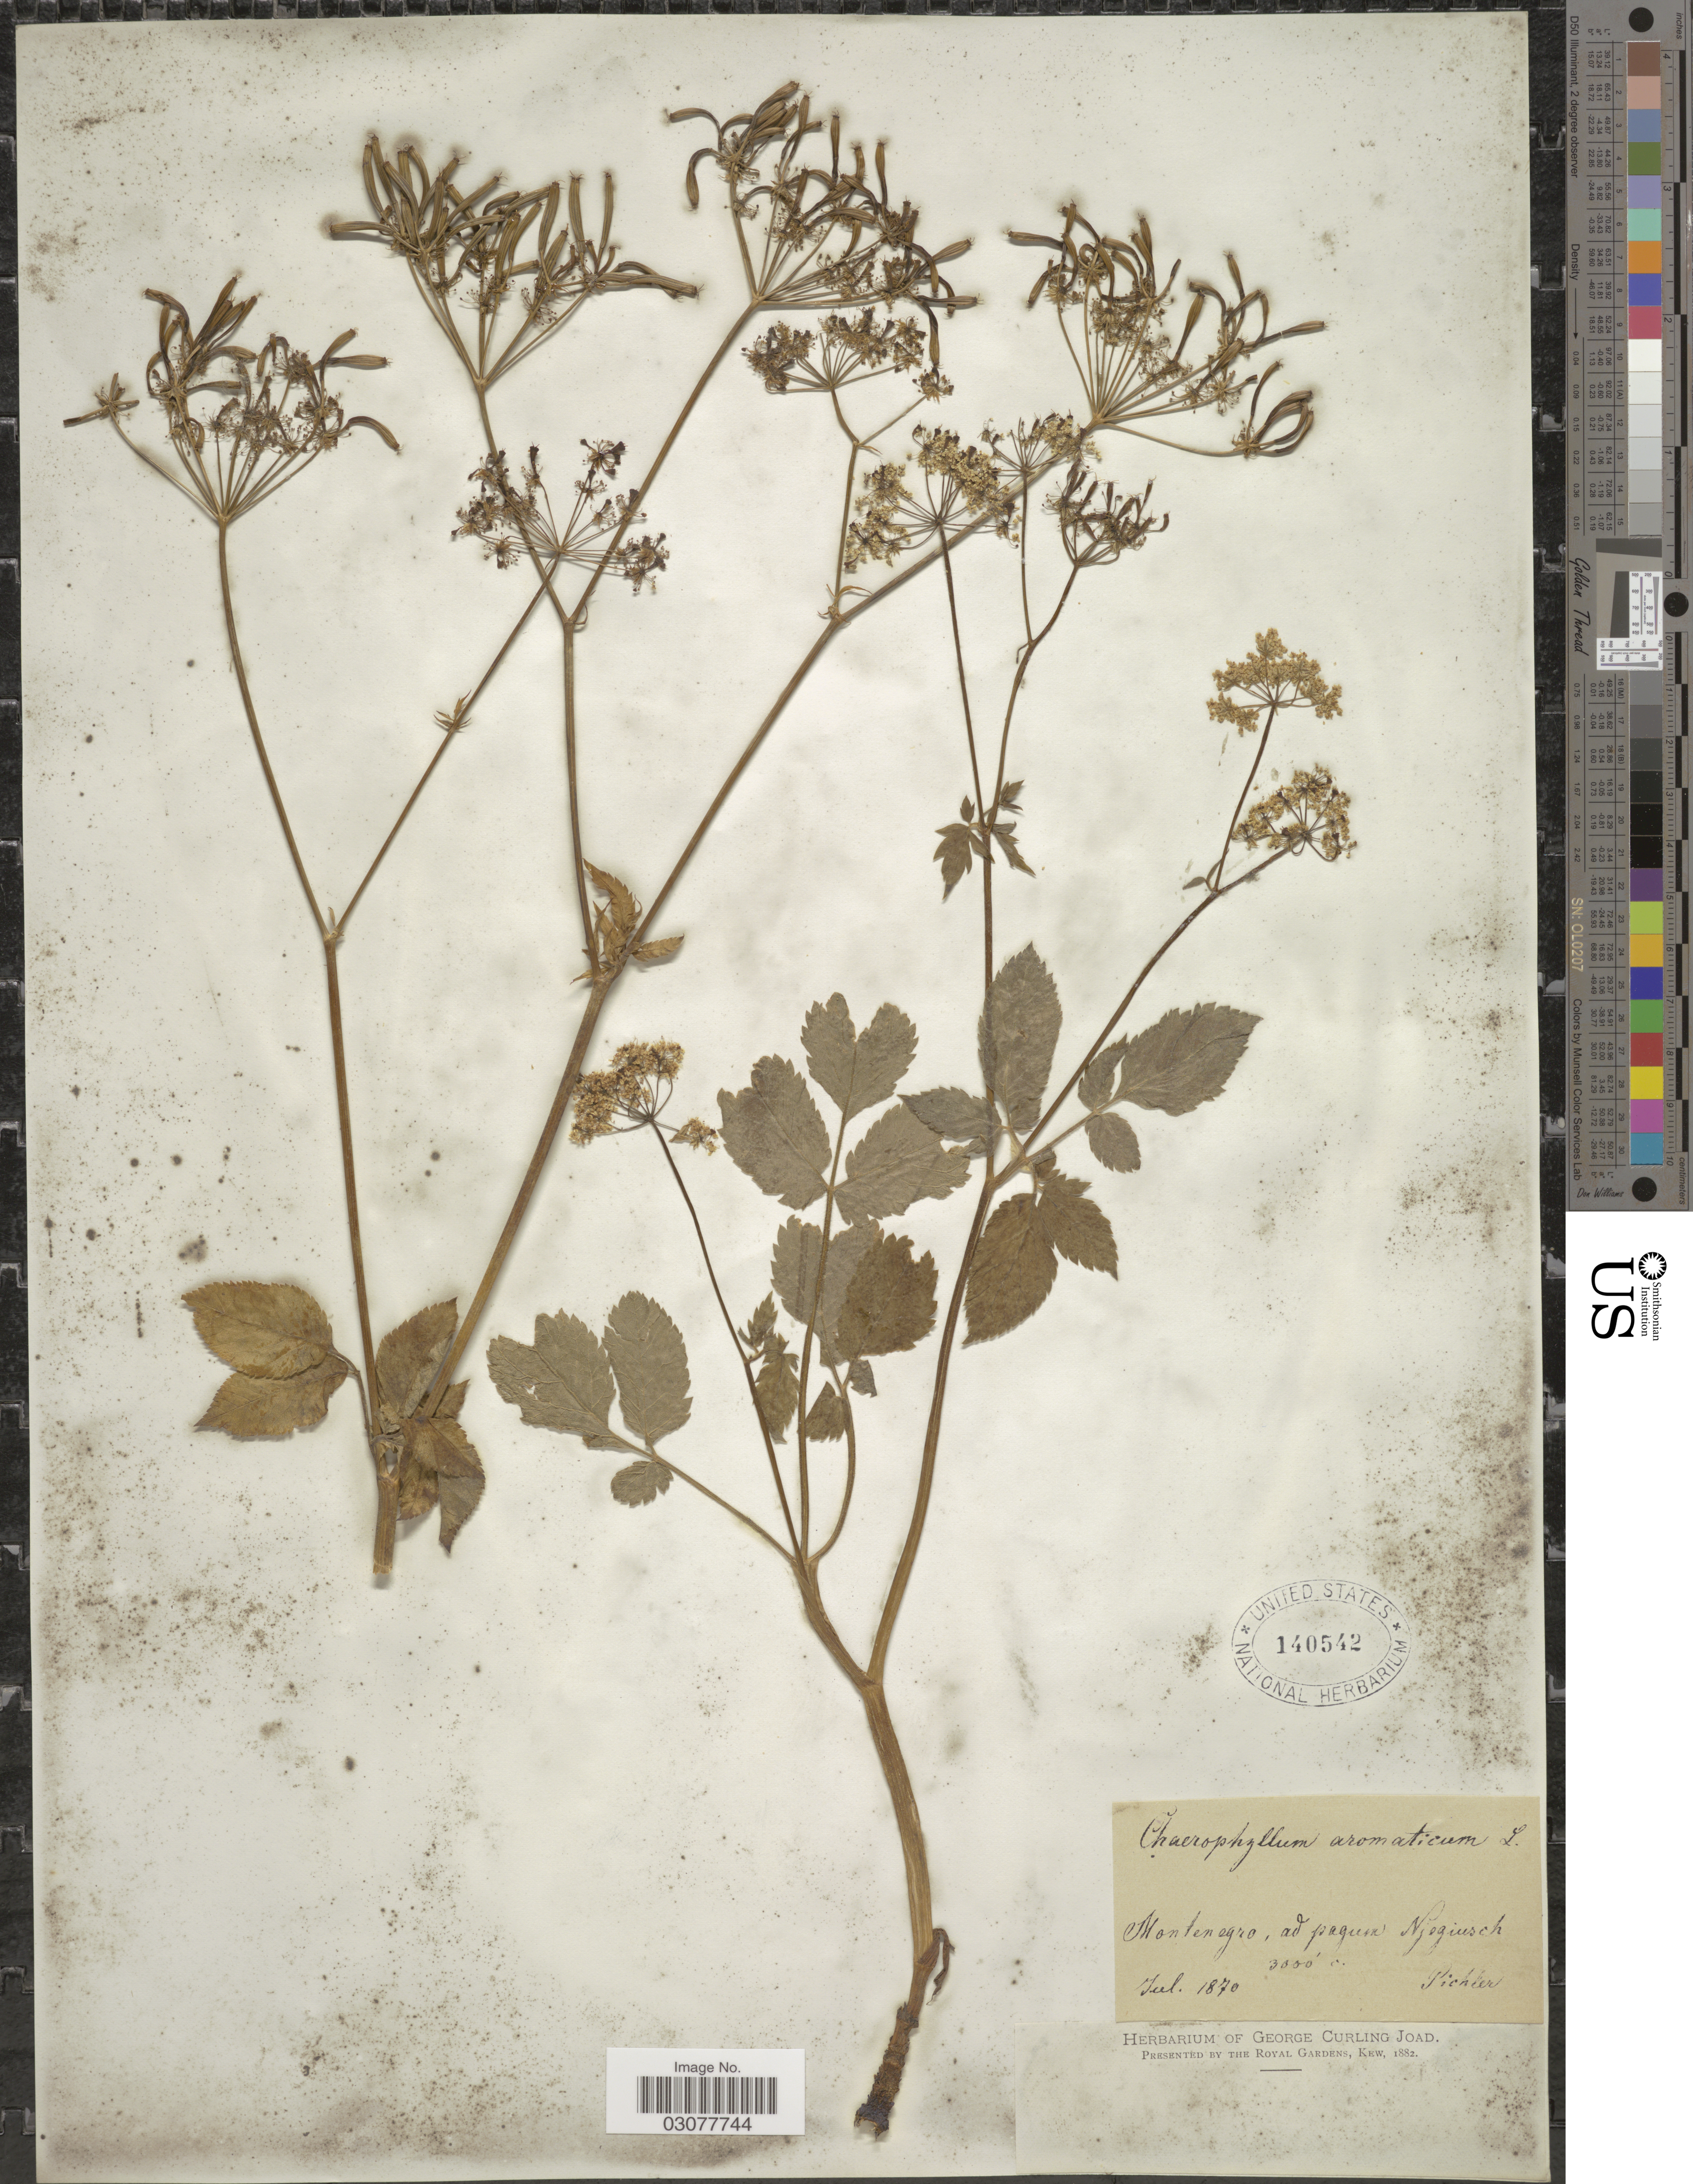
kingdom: Plantae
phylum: Tracheophyta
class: Magnoliopsida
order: Apiales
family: Apiaceae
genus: Chaerophyllum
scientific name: Chaerophyllum aromaticum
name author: L.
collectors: Pichler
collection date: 1870-07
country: Montenegro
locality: Ad pagum Njegiusch (Njegusi). Cetinje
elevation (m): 914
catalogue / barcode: US 140542